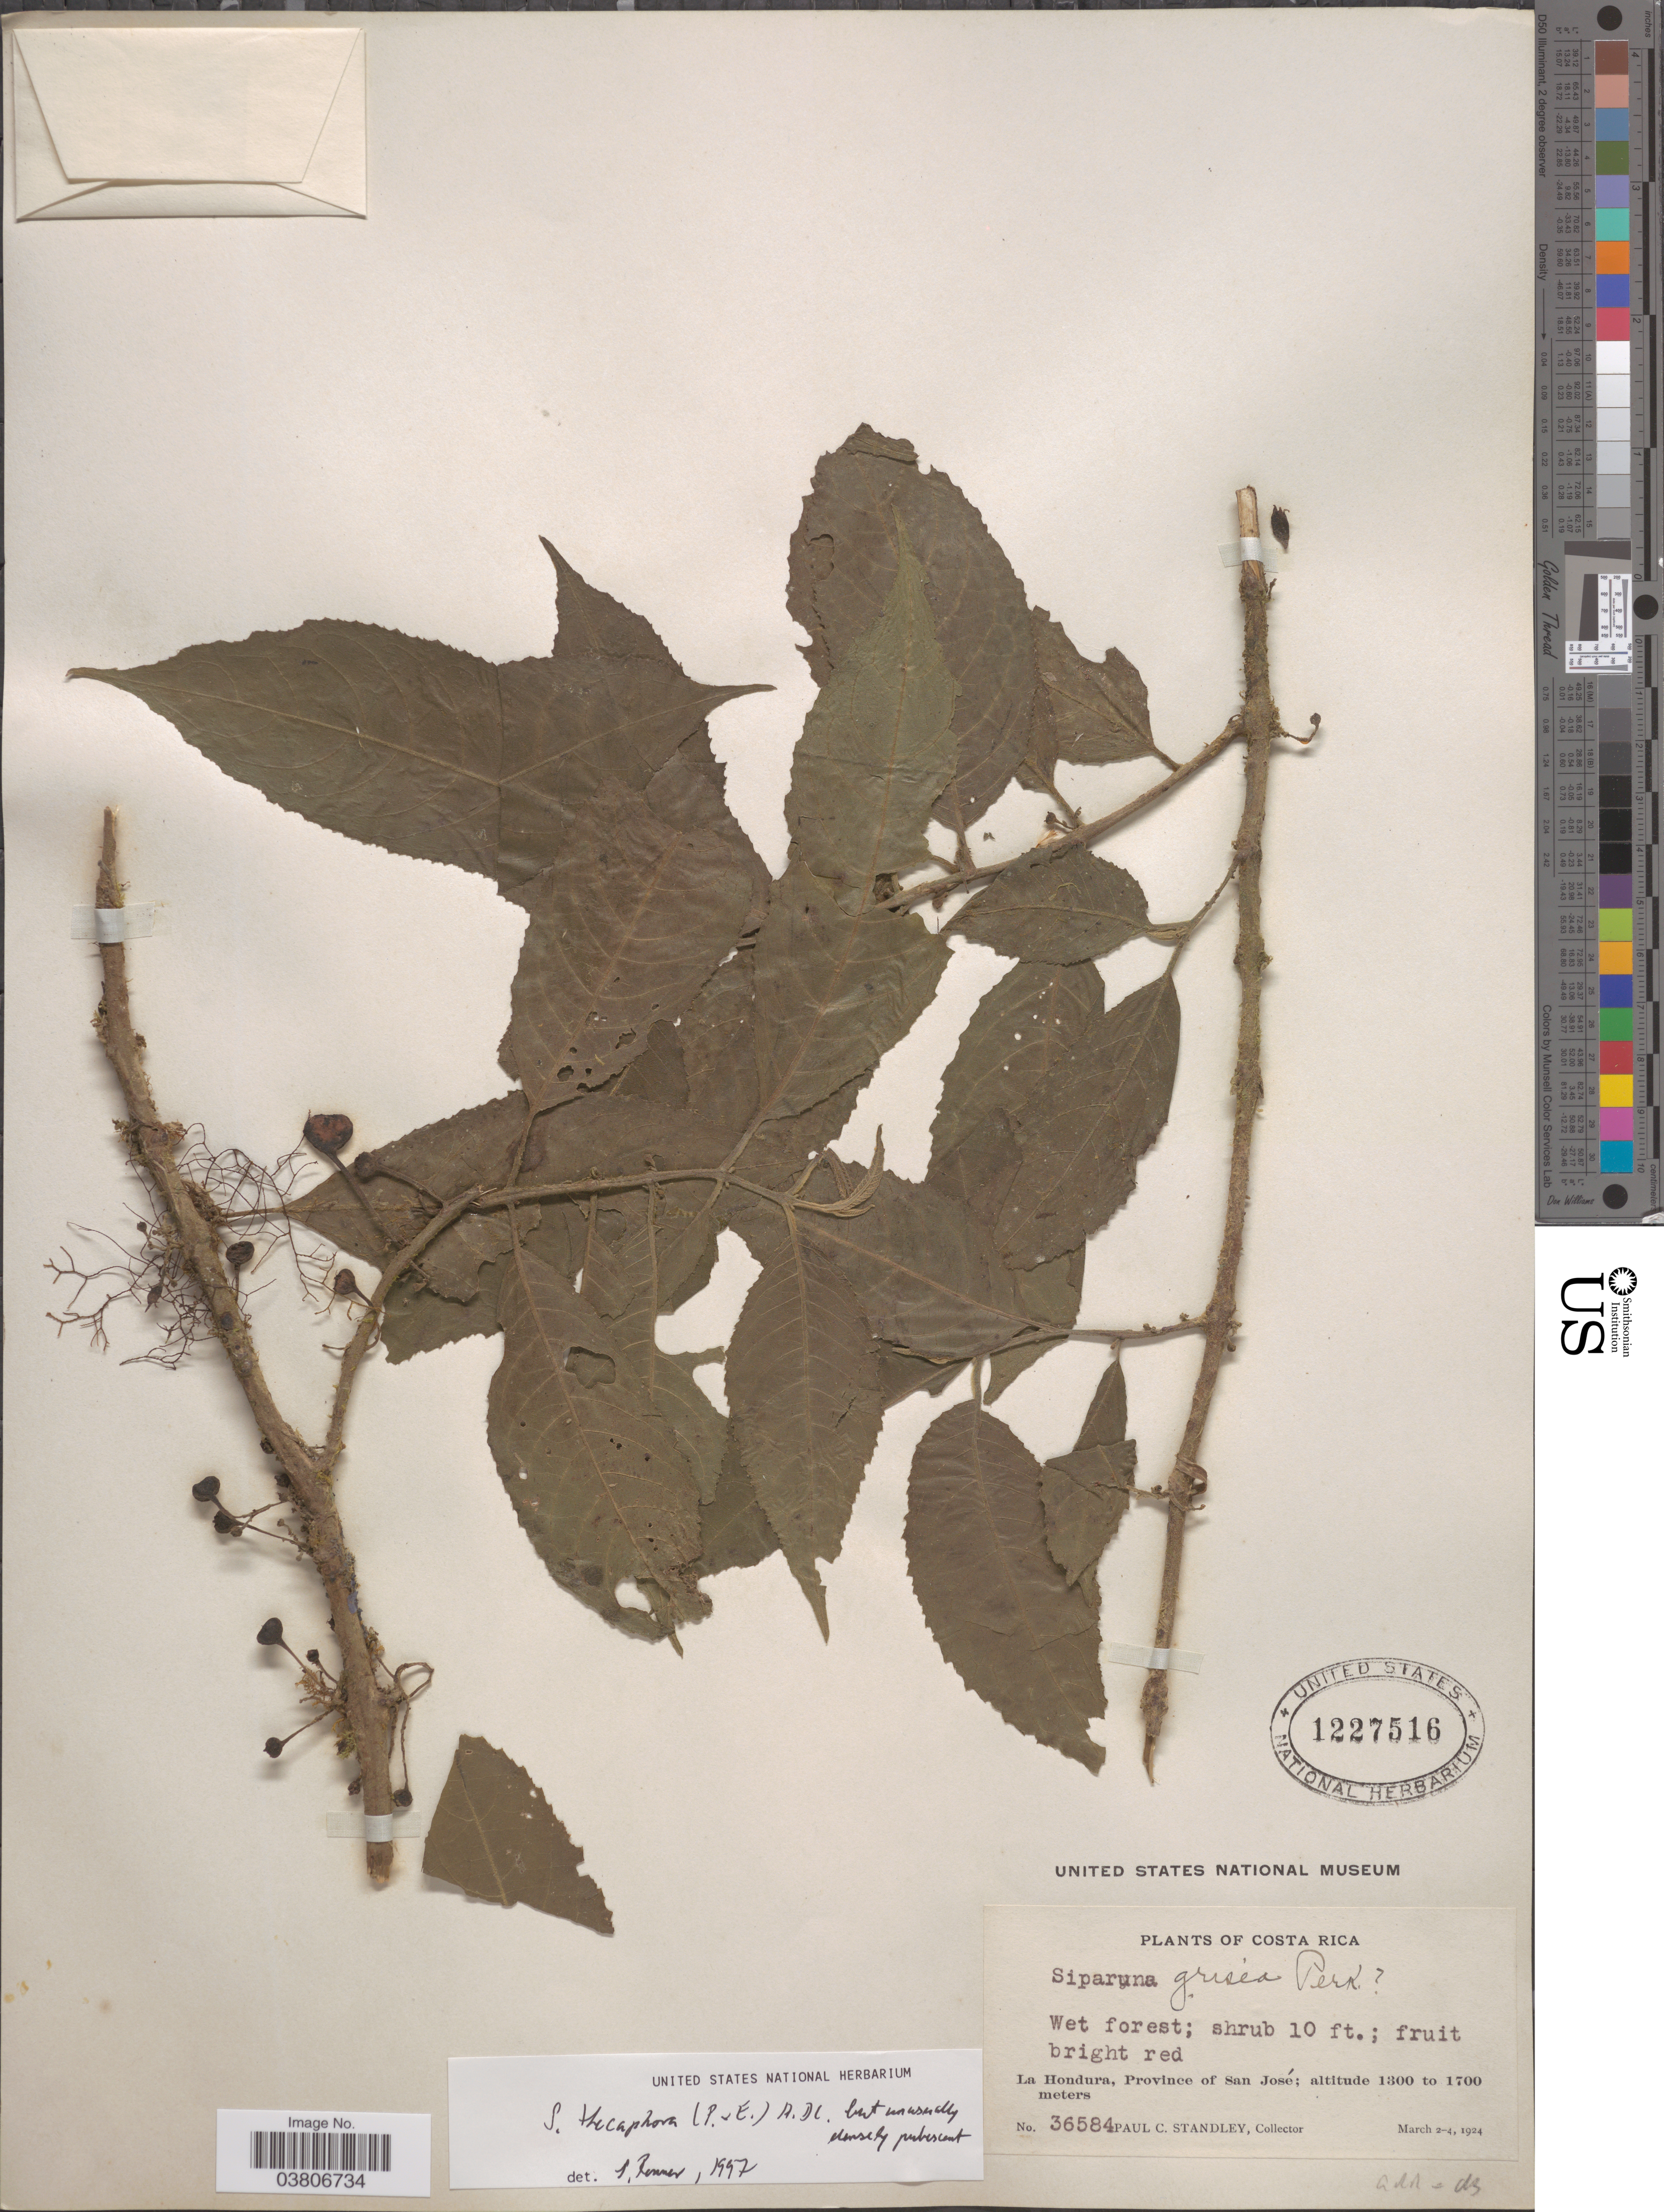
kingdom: Plantae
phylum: Tracheophyta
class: Magnoliopsida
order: Laurales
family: Siparunaceae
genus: Siparuna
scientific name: Siparuna thecaphora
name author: (Poepp. & Endl.) A. DC.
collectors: P. C. Standley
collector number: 36584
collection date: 1924-03-02/1924-03-04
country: Costa Rica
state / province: San José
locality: La Hondura.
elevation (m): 1300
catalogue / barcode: US 1227516